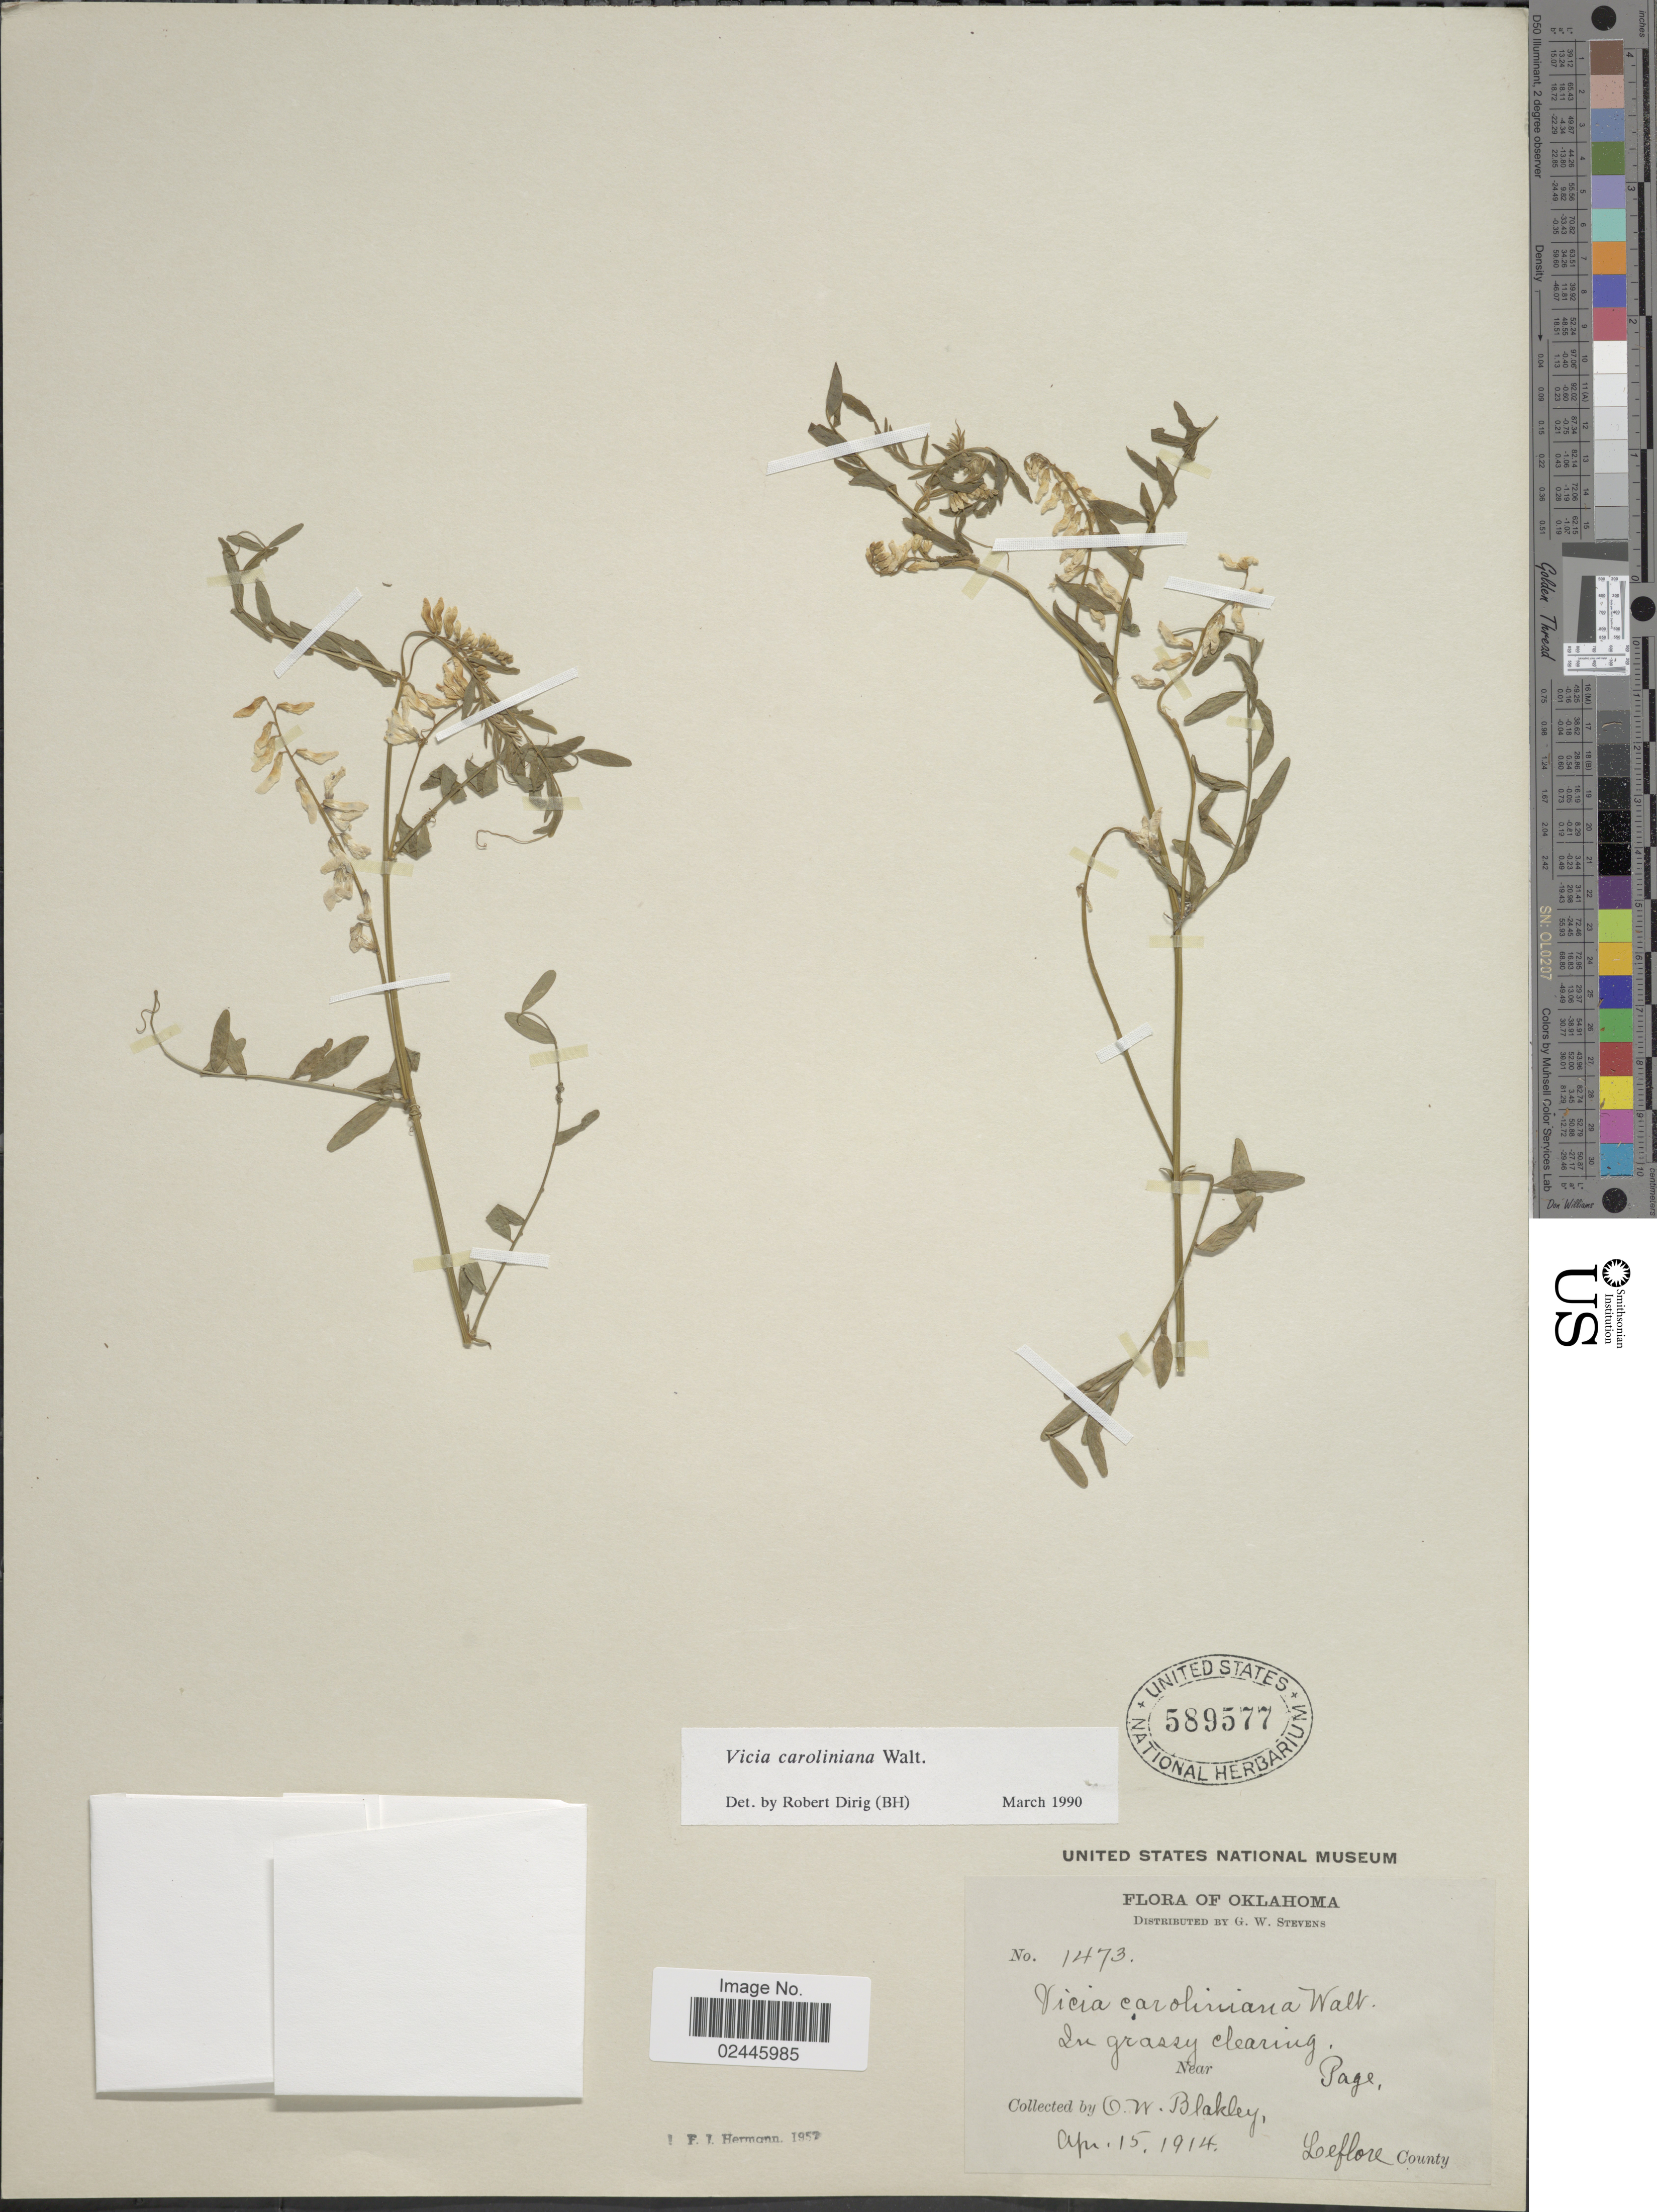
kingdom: Plantae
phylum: Tracheophyta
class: Magnoliopsida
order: Fabales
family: Fabaceae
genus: Vicia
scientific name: Vicia caroliniana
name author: Walter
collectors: O. Blakley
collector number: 1473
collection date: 1914-04-15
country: United States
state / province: Oklahoma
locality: In grassy clearing, near Page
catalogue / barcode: US 589577